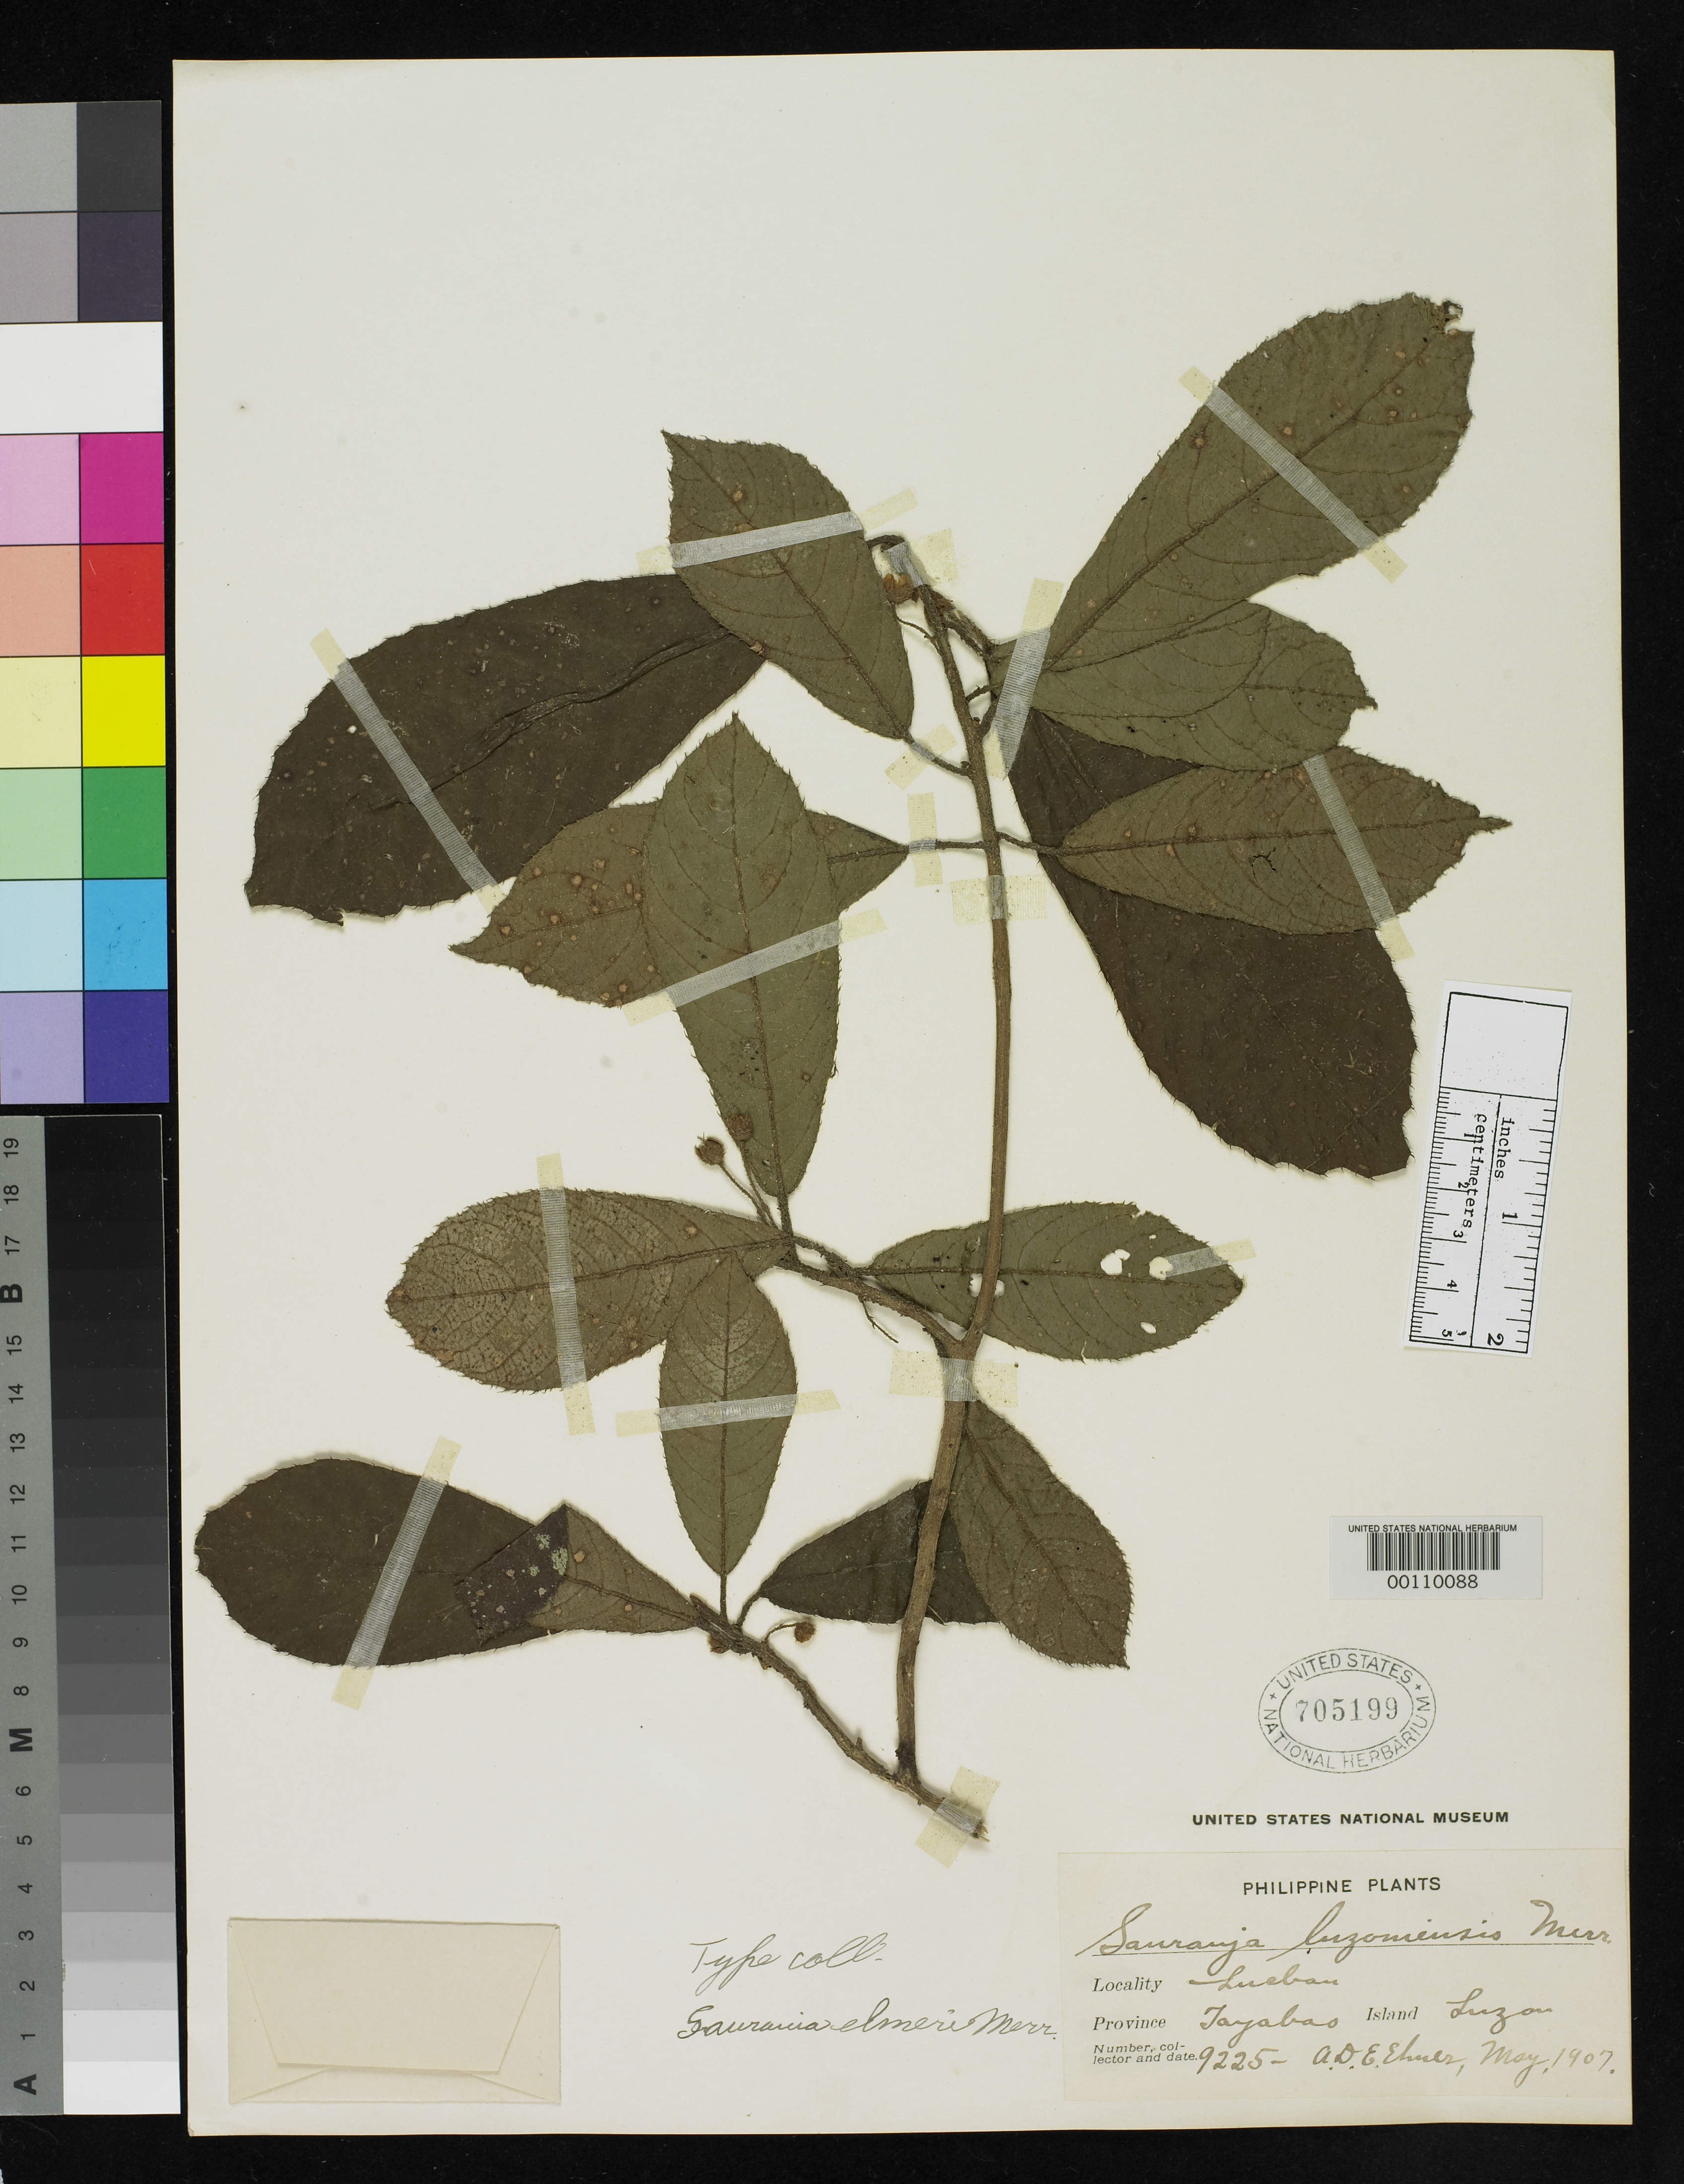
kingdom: Plantae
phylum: Tracheophyta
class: Magnoliopsida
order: Ericales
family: Actinidiaceae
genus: Saurauia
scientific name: Saurauia elmeri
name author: Merr.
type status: Isotype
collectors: A. D. E. Elmer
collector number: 9225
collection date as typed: May 1907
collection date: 1907-05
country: Philippines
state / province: Calabarzon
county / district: Quezon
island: Luzon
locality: Lucban, Province of Tayabas, Luzon.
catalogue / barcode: US 705199